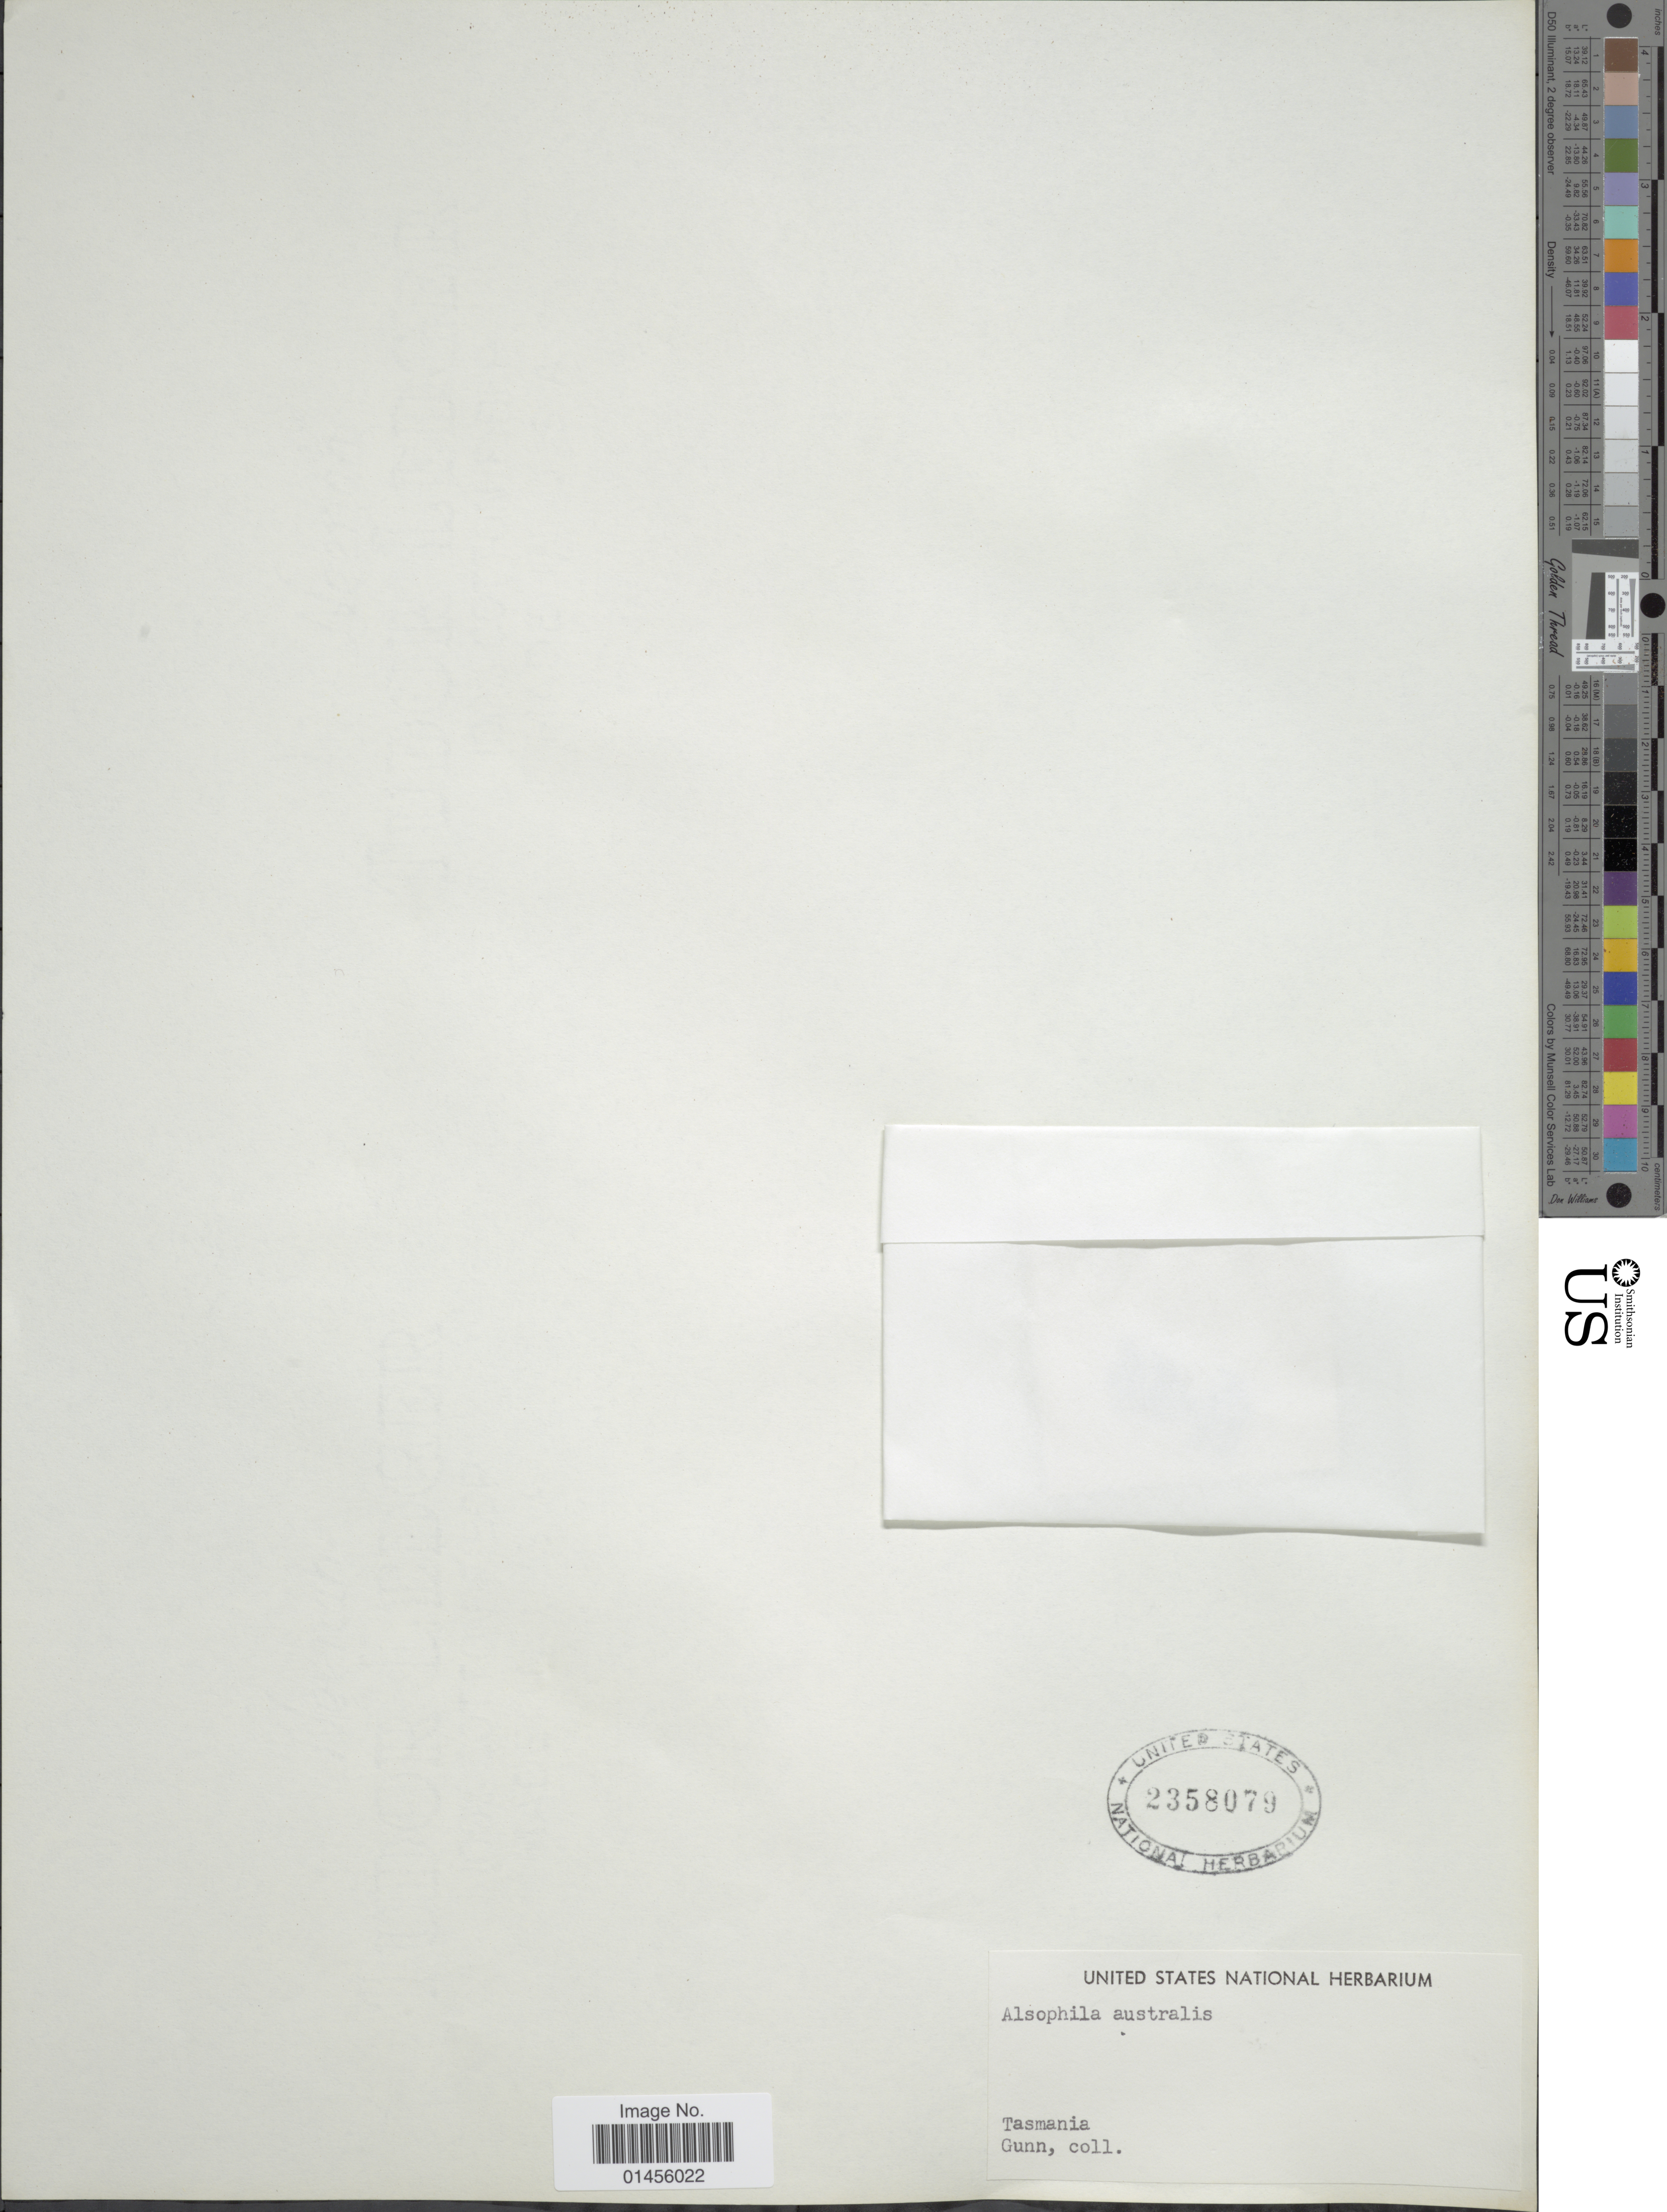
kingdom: Plantae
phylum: Tracheophyta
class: Polypodiopsida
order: Cyatheales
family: Cyatheaceae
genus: Alsophila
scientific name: Alsophila australis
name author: R. Br.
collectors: -. Gunn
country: Australia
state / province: Tasmania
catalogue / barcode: US 2358079